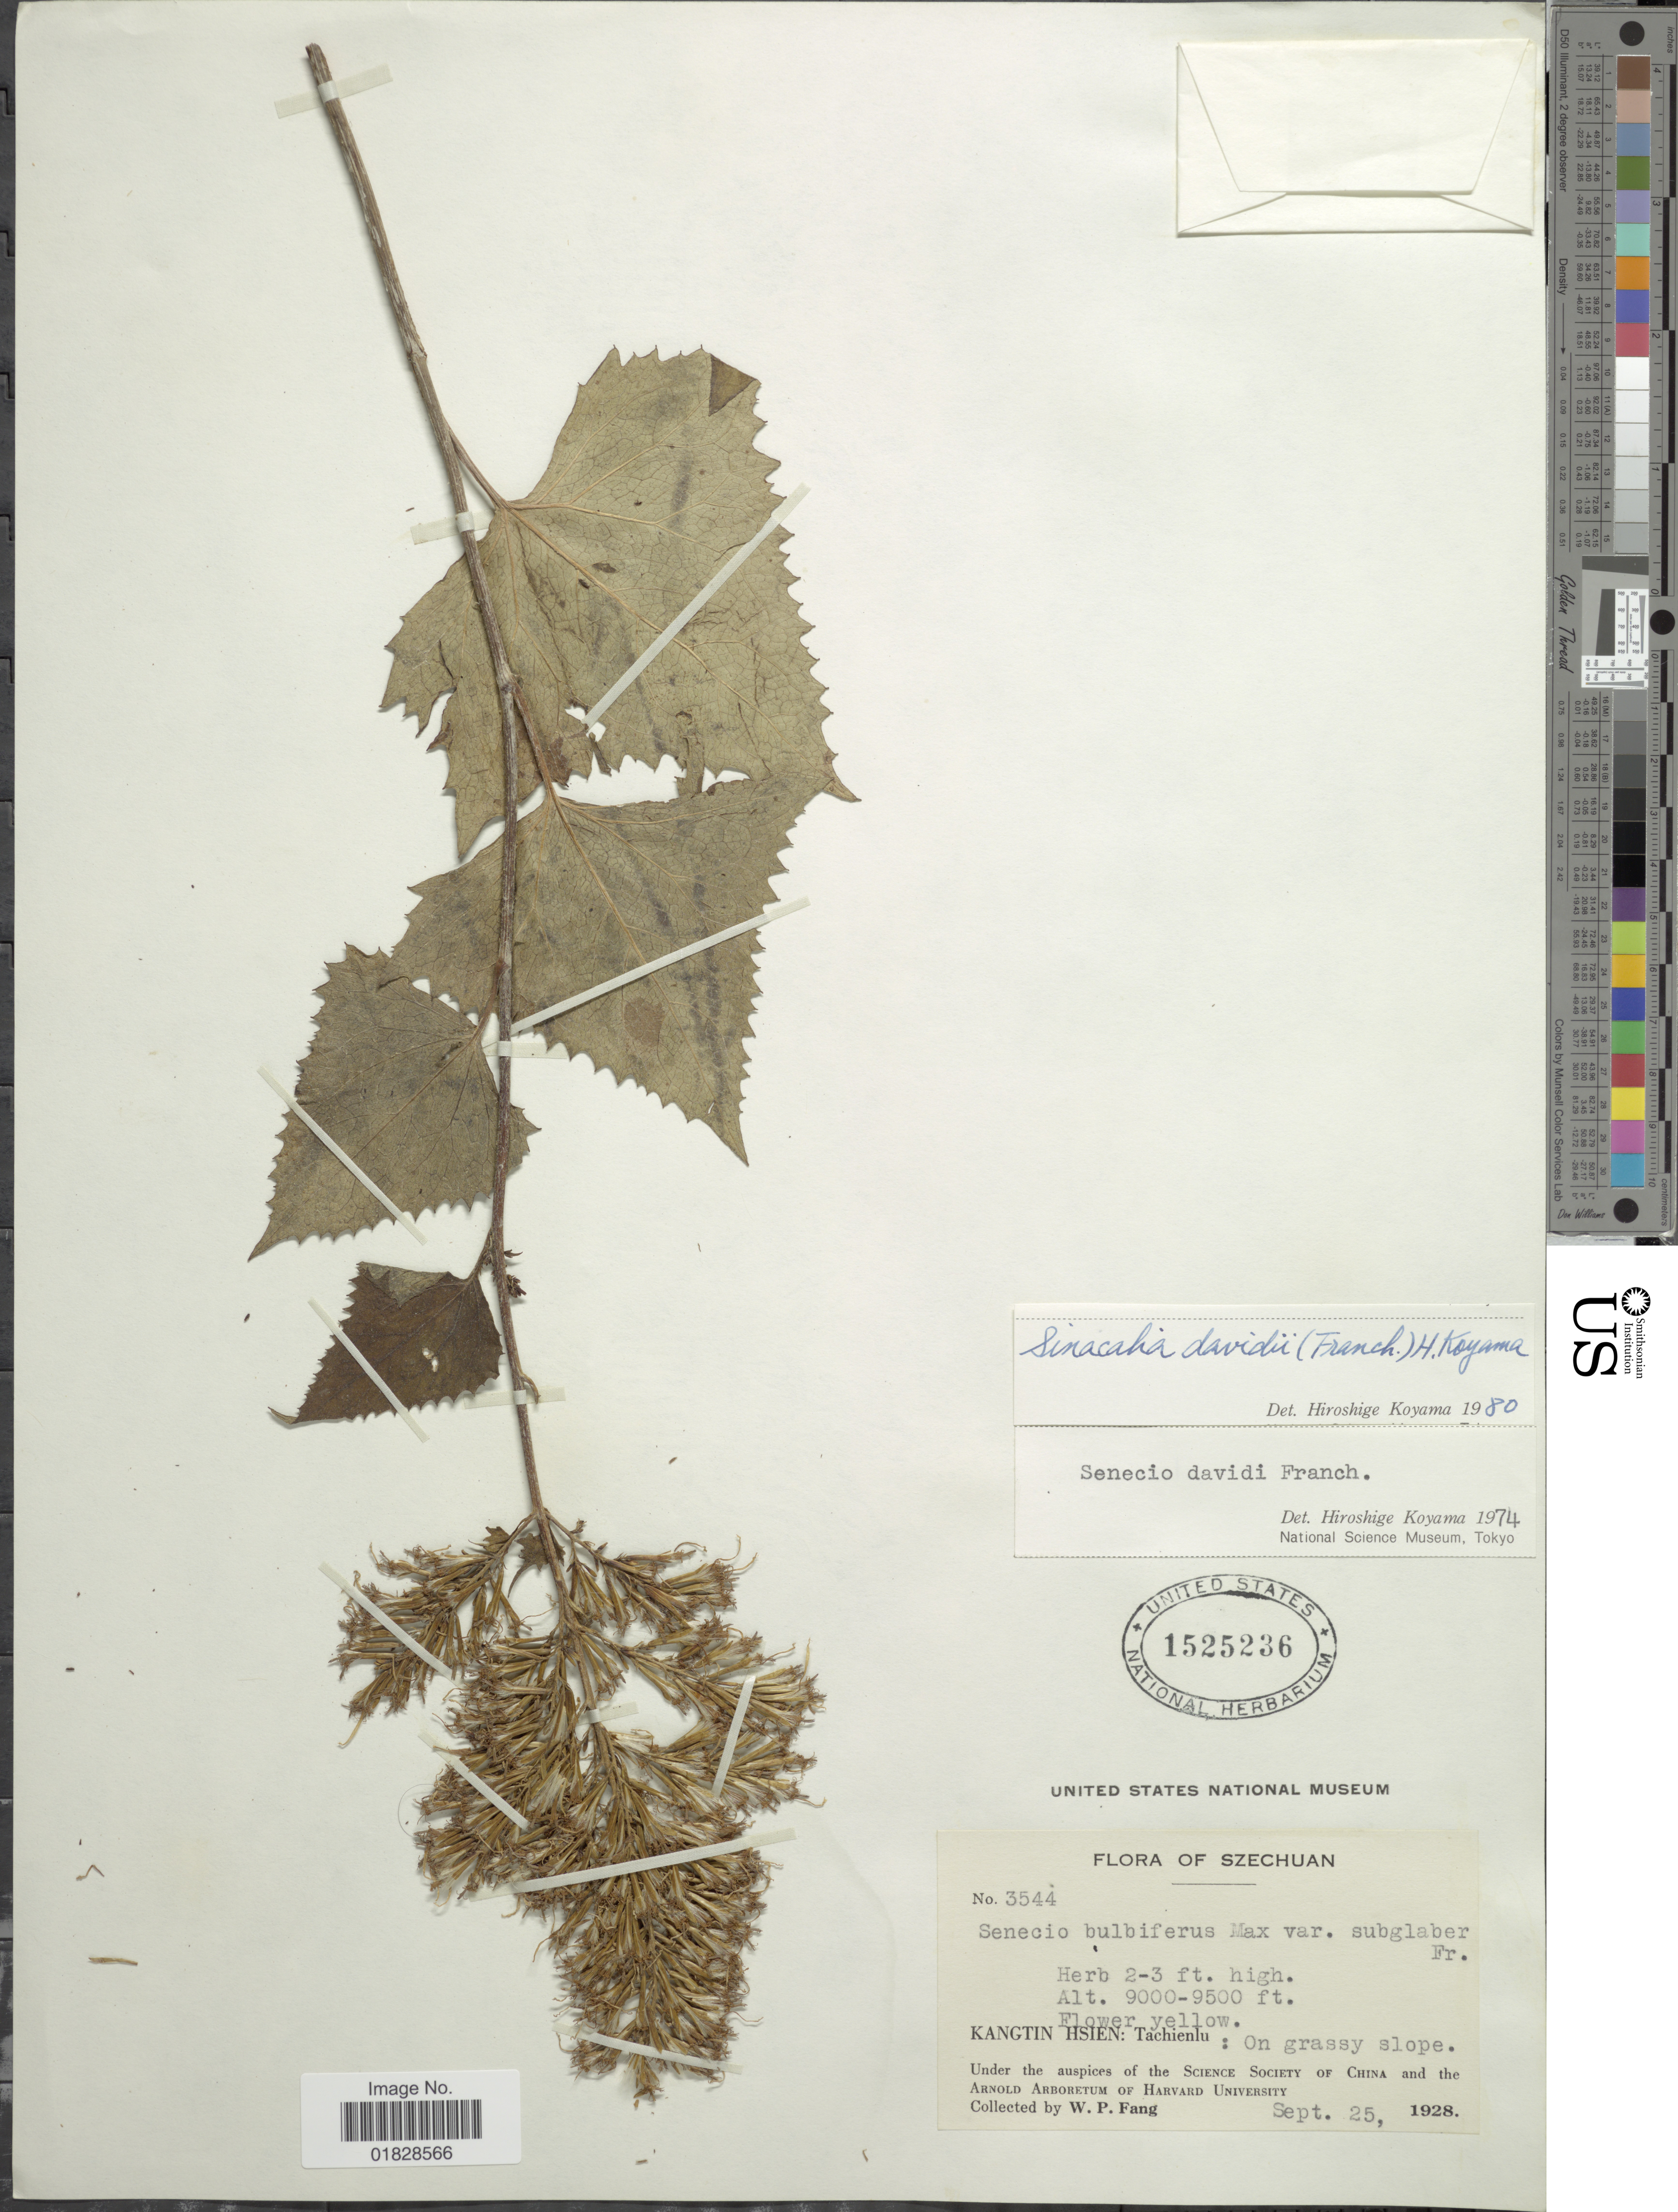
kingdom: Plantae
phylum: Tracheophyta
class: Magnoliopsida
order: Asterales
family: Asteraceae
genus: Sinacalia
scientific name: Sinacalia davidii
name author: (Franch.) Koyama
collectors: W. P. Fang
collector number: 3544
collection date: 1928-09-25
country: China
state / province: Sichuan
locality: Szechuan. Kangtin Hsien: Tachienlu: On grassy slope.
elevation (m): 2743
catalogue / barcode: US 1525236